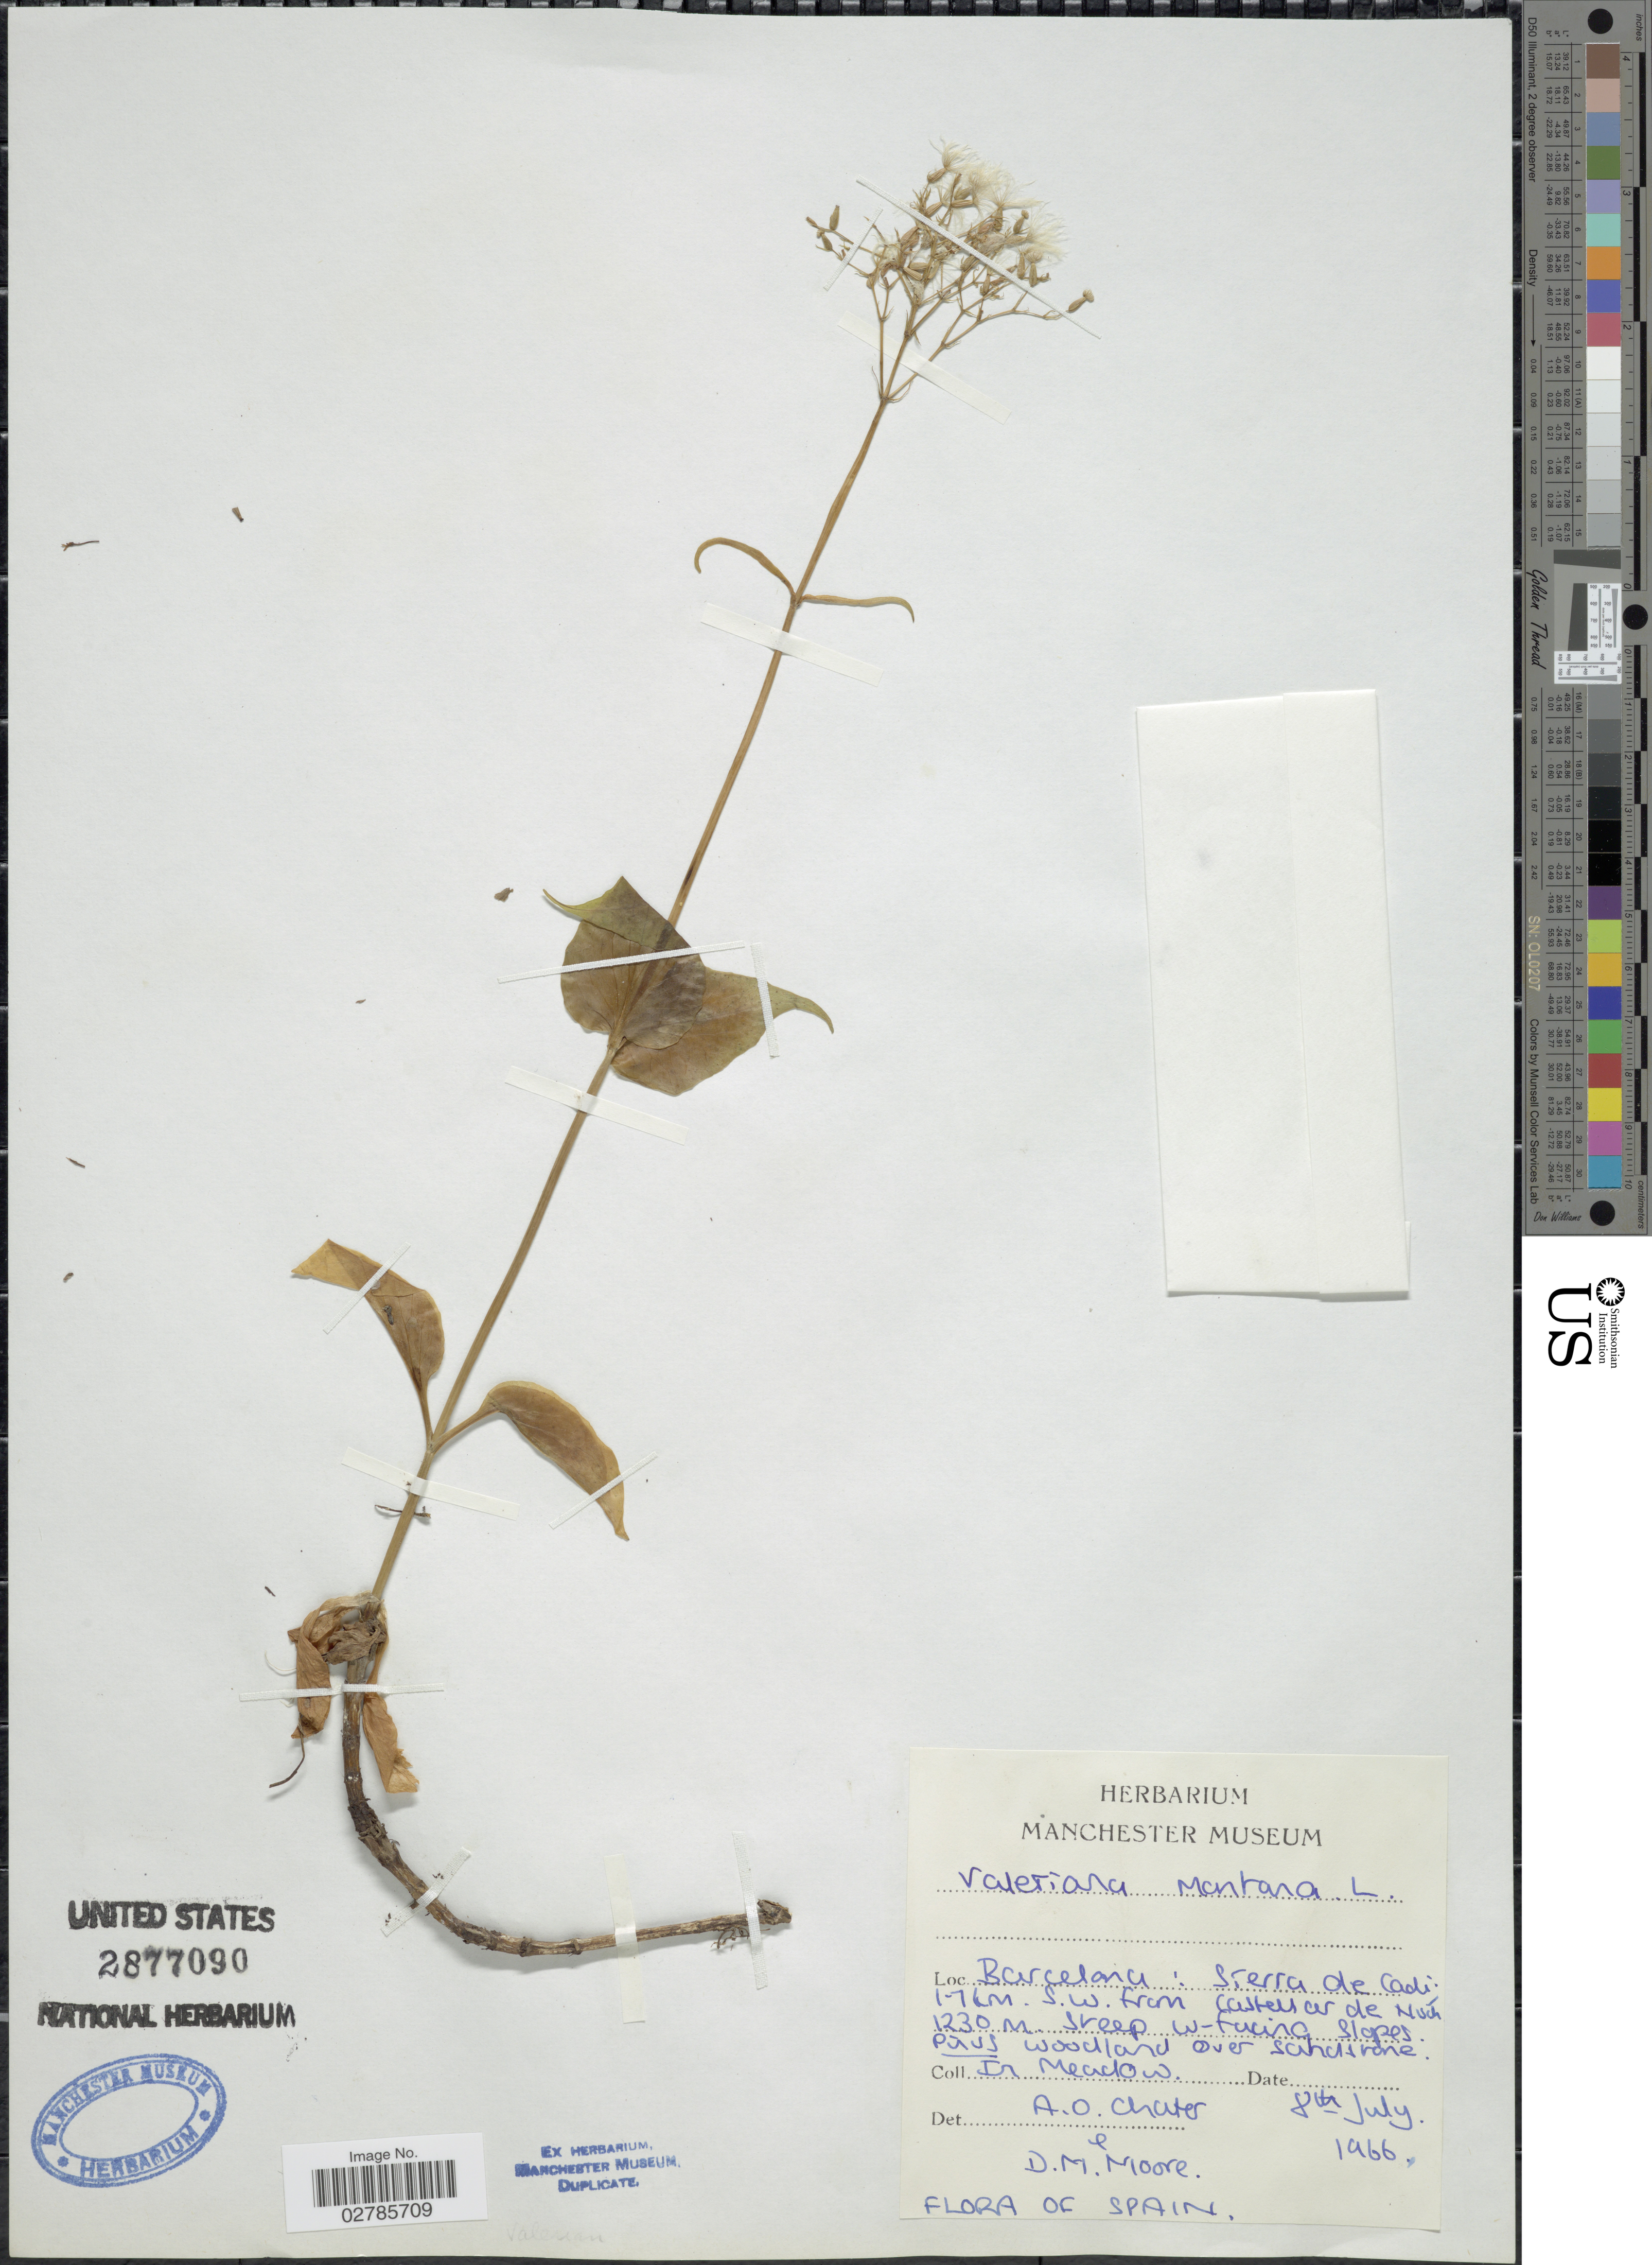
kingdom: Plantae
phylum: Tracheophyta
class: Magnoliopsida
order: Dipsacales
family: Caprifoliaceae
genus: Valeriana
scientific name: Valeriana montana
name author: L.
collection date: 1966-07-08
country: Spain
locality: Barcelona: Sierra de Cadi 1-7 km S.W. from Castelsar de Nuch.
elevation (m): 1230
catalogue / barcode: US 2877090